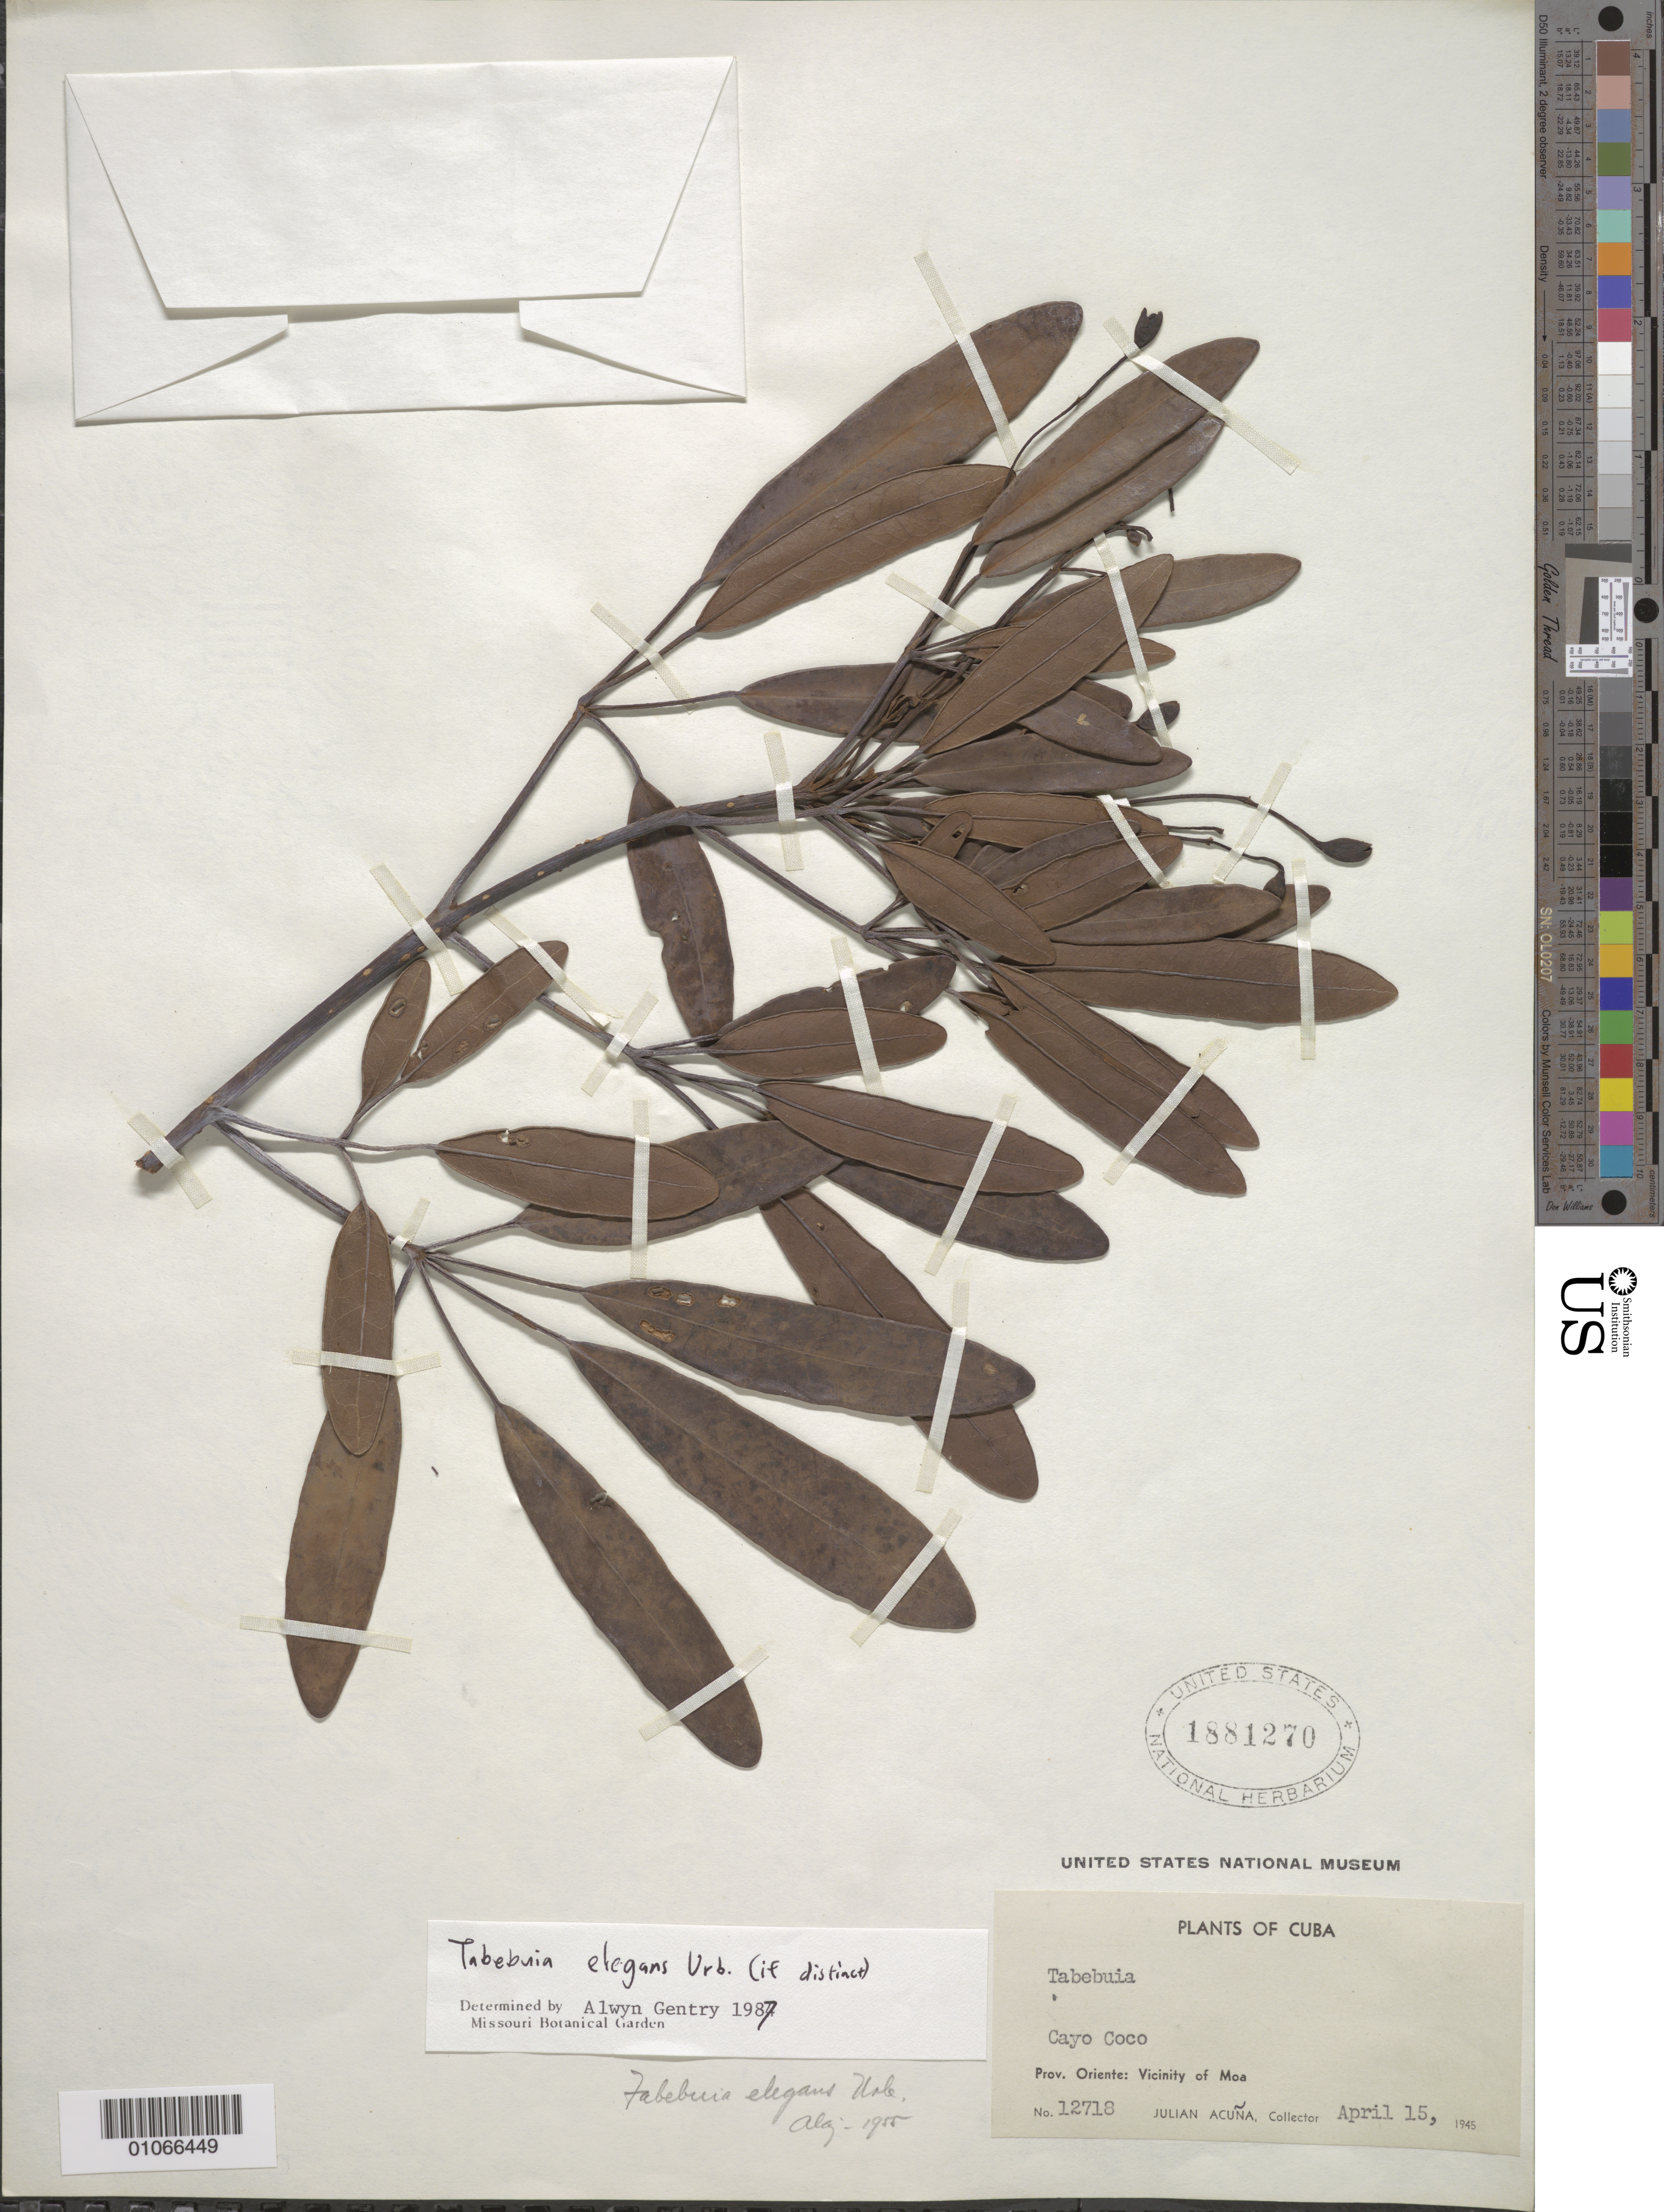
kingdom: Plantae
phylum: Tracheophyta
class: Magnoliopsida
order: Lamiales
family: Bignoniaceae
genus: Tabebuia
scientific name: Tabebuia elegans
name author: Urb.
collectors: J. Acuña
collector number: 12718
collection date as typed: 15 Apr 1945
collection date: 1945-04-15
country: Cuba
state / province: Holguín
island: Cuba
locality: Vicinity of Moa [Oriente] Cayo Coco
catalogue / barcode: US 1881270